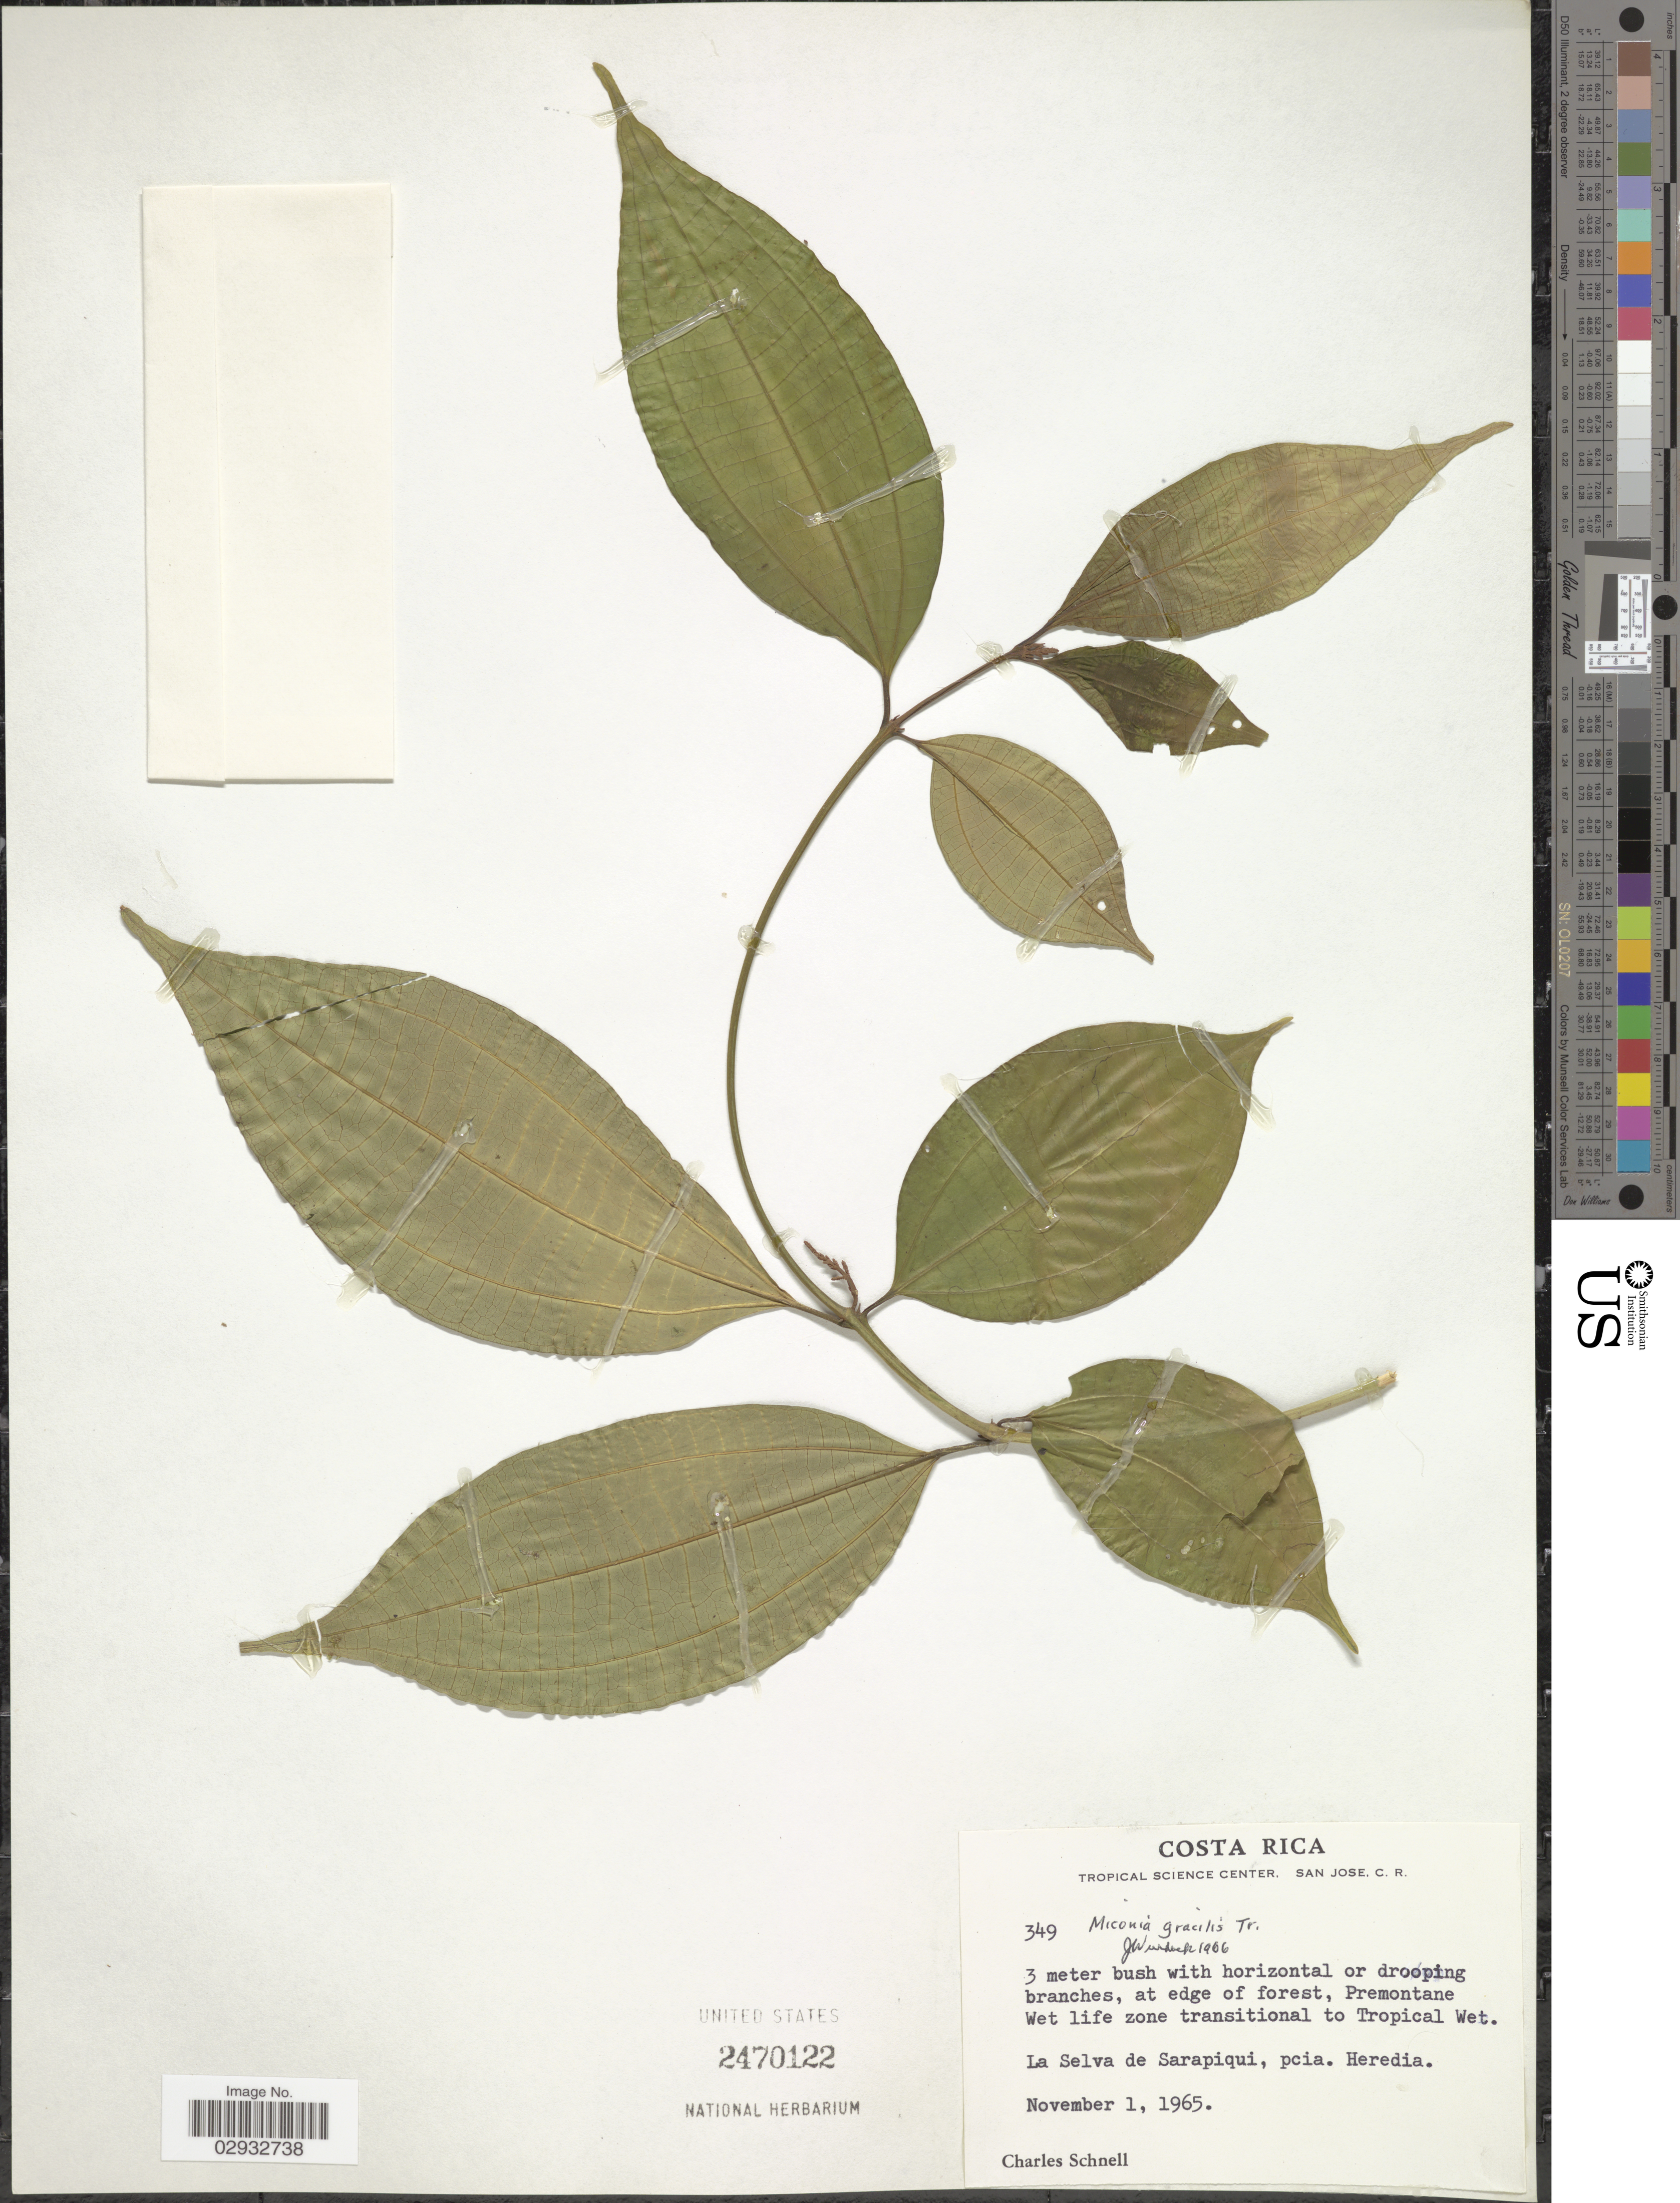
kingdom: Plantae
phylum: Tracheophyta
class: Magnoliopsida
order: Myrtales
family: Melastomataceae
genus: Miconia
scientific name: Miconia gracilis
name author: Triana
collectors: C. Schnell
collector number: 349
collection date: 1965-11-01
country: Costa Rica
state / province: Heredia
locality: Premontane Wet life zone transitional to Tropical Wet. La Selva de Sarapiqui.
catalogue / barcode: US 2470122